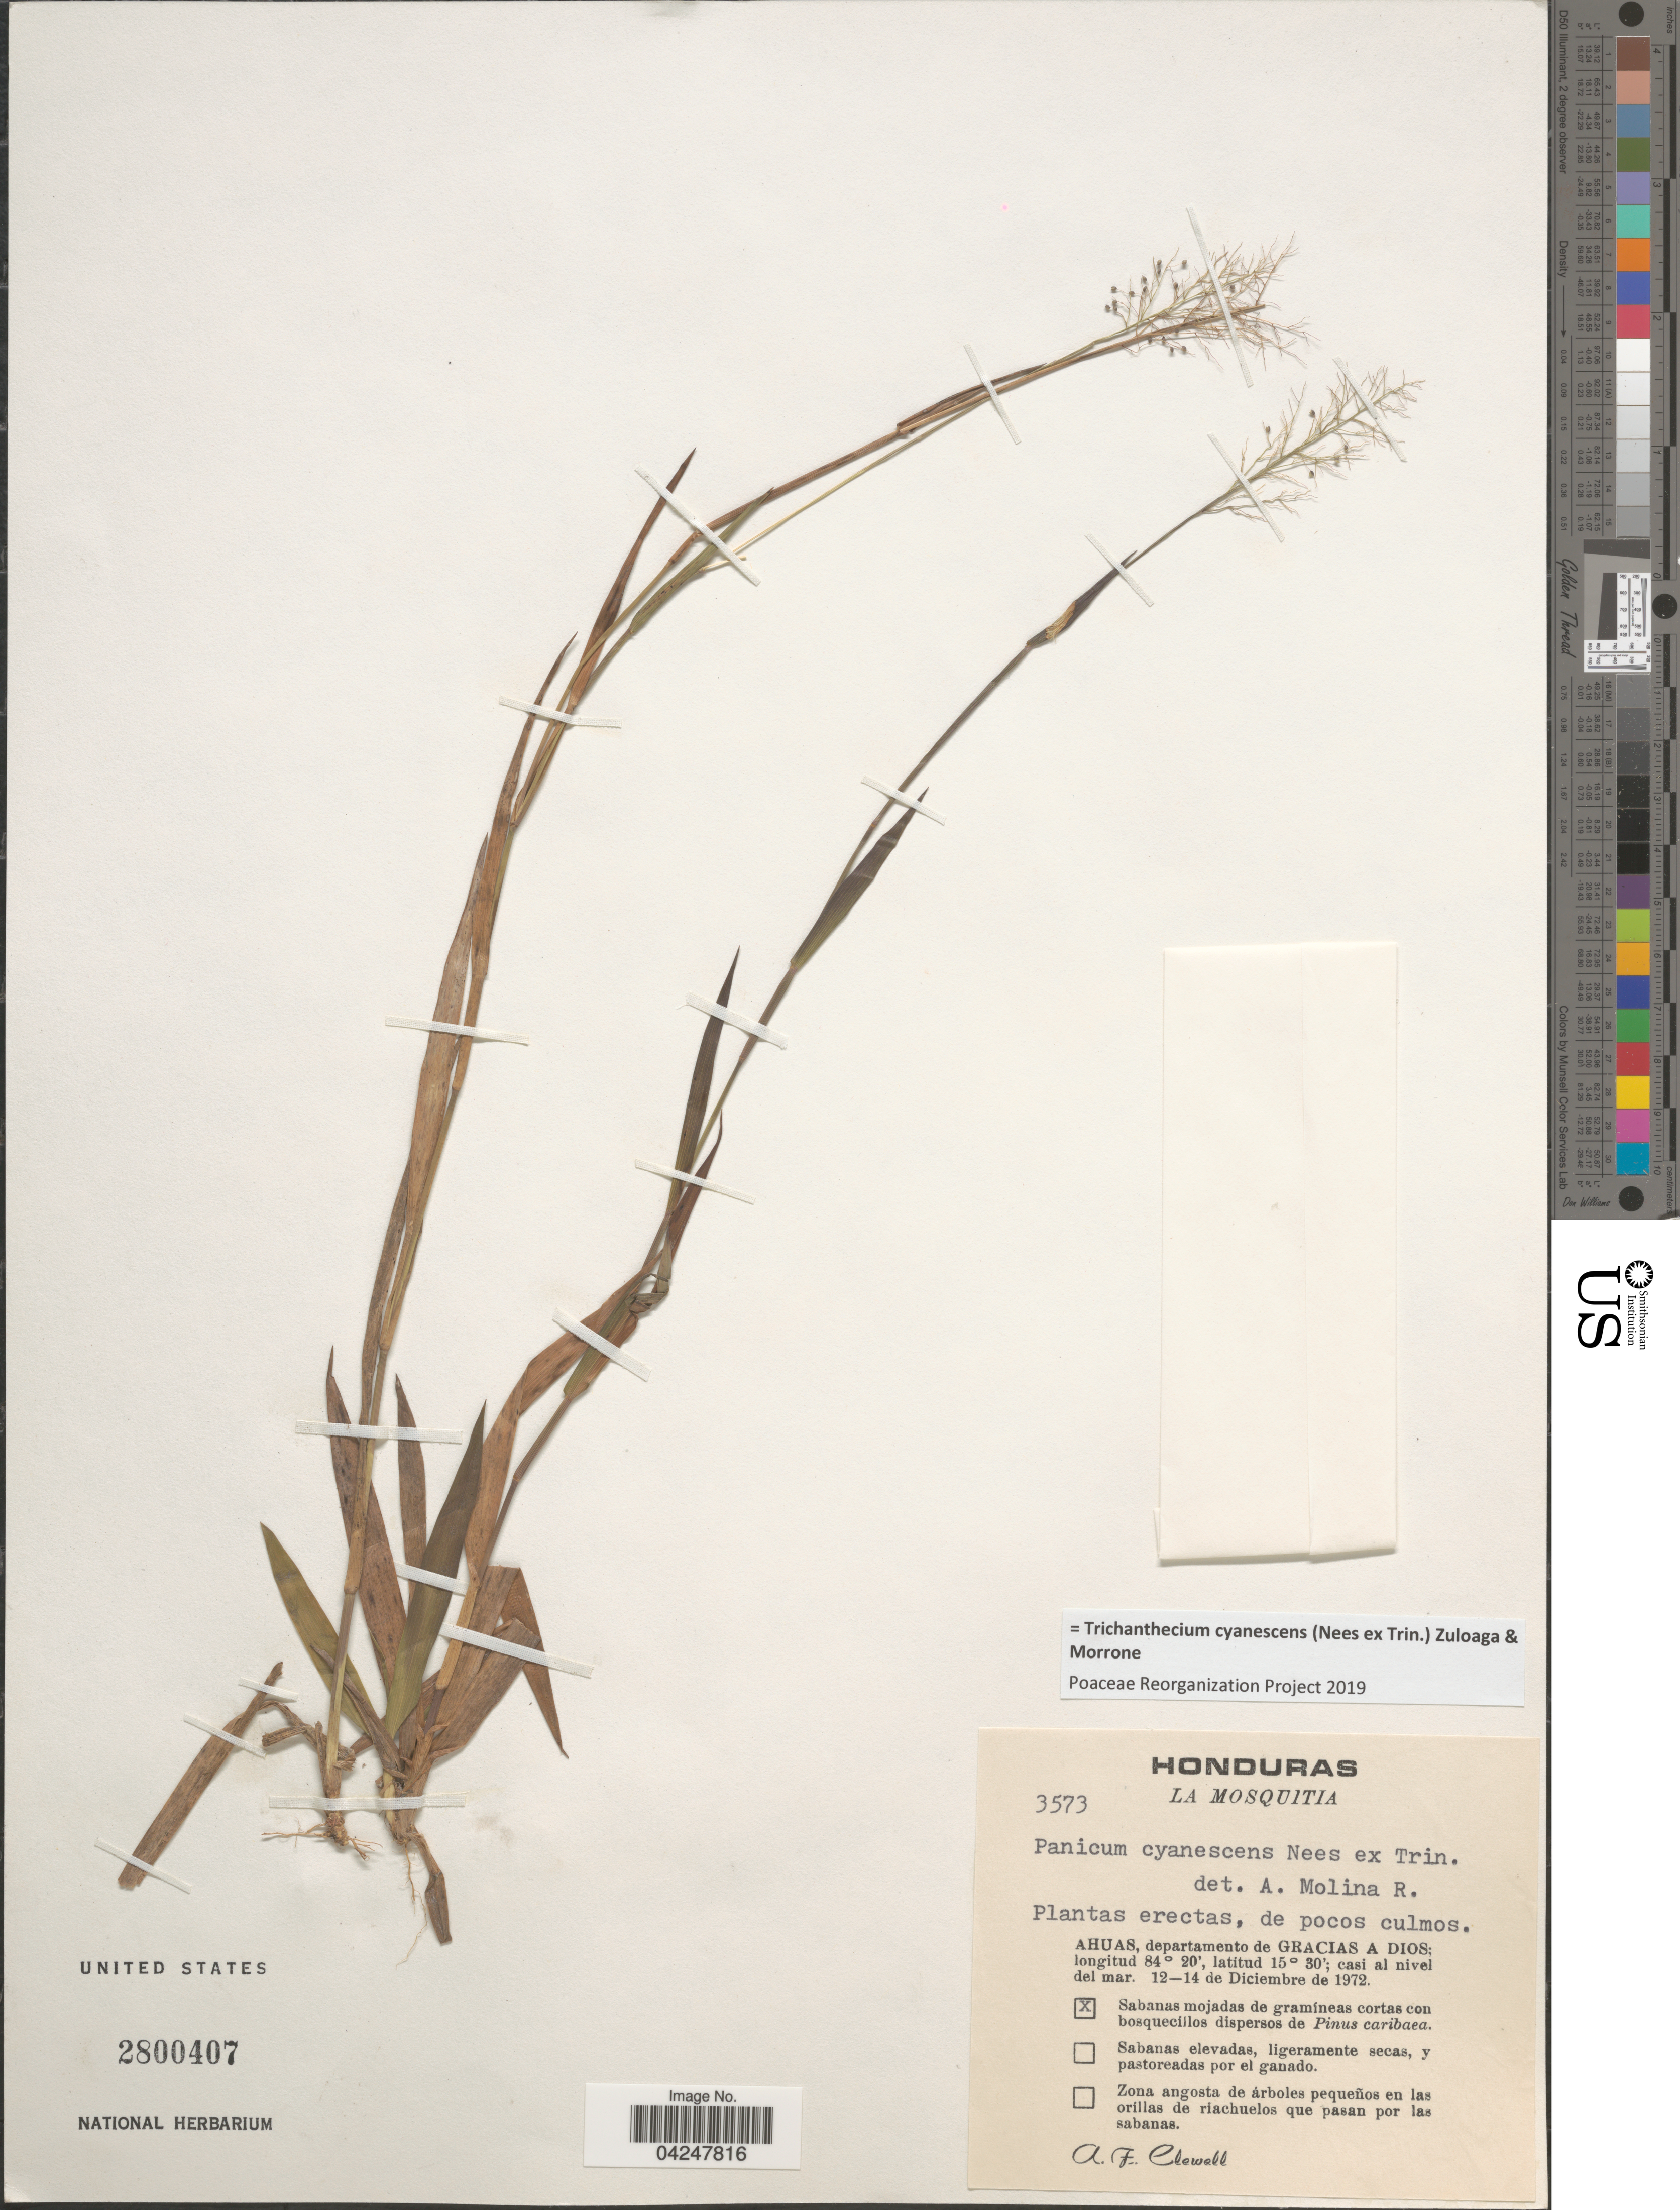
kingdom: Plantae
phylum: Tracheophyta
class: Liliopsida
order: Poales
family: Poaceae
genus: Trichanthecium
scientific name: Trichanthecium cyanescens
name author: (Nees ex Trin.) Zuloaga & Morrone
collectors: A. Clewell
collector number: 3573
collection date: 1972-12-12/1972-12-14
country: Honduras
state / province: Gracias de Dios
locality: La Mosquita. Ahuas, departamento de Gracias A Dios.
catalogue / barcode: US 2800407